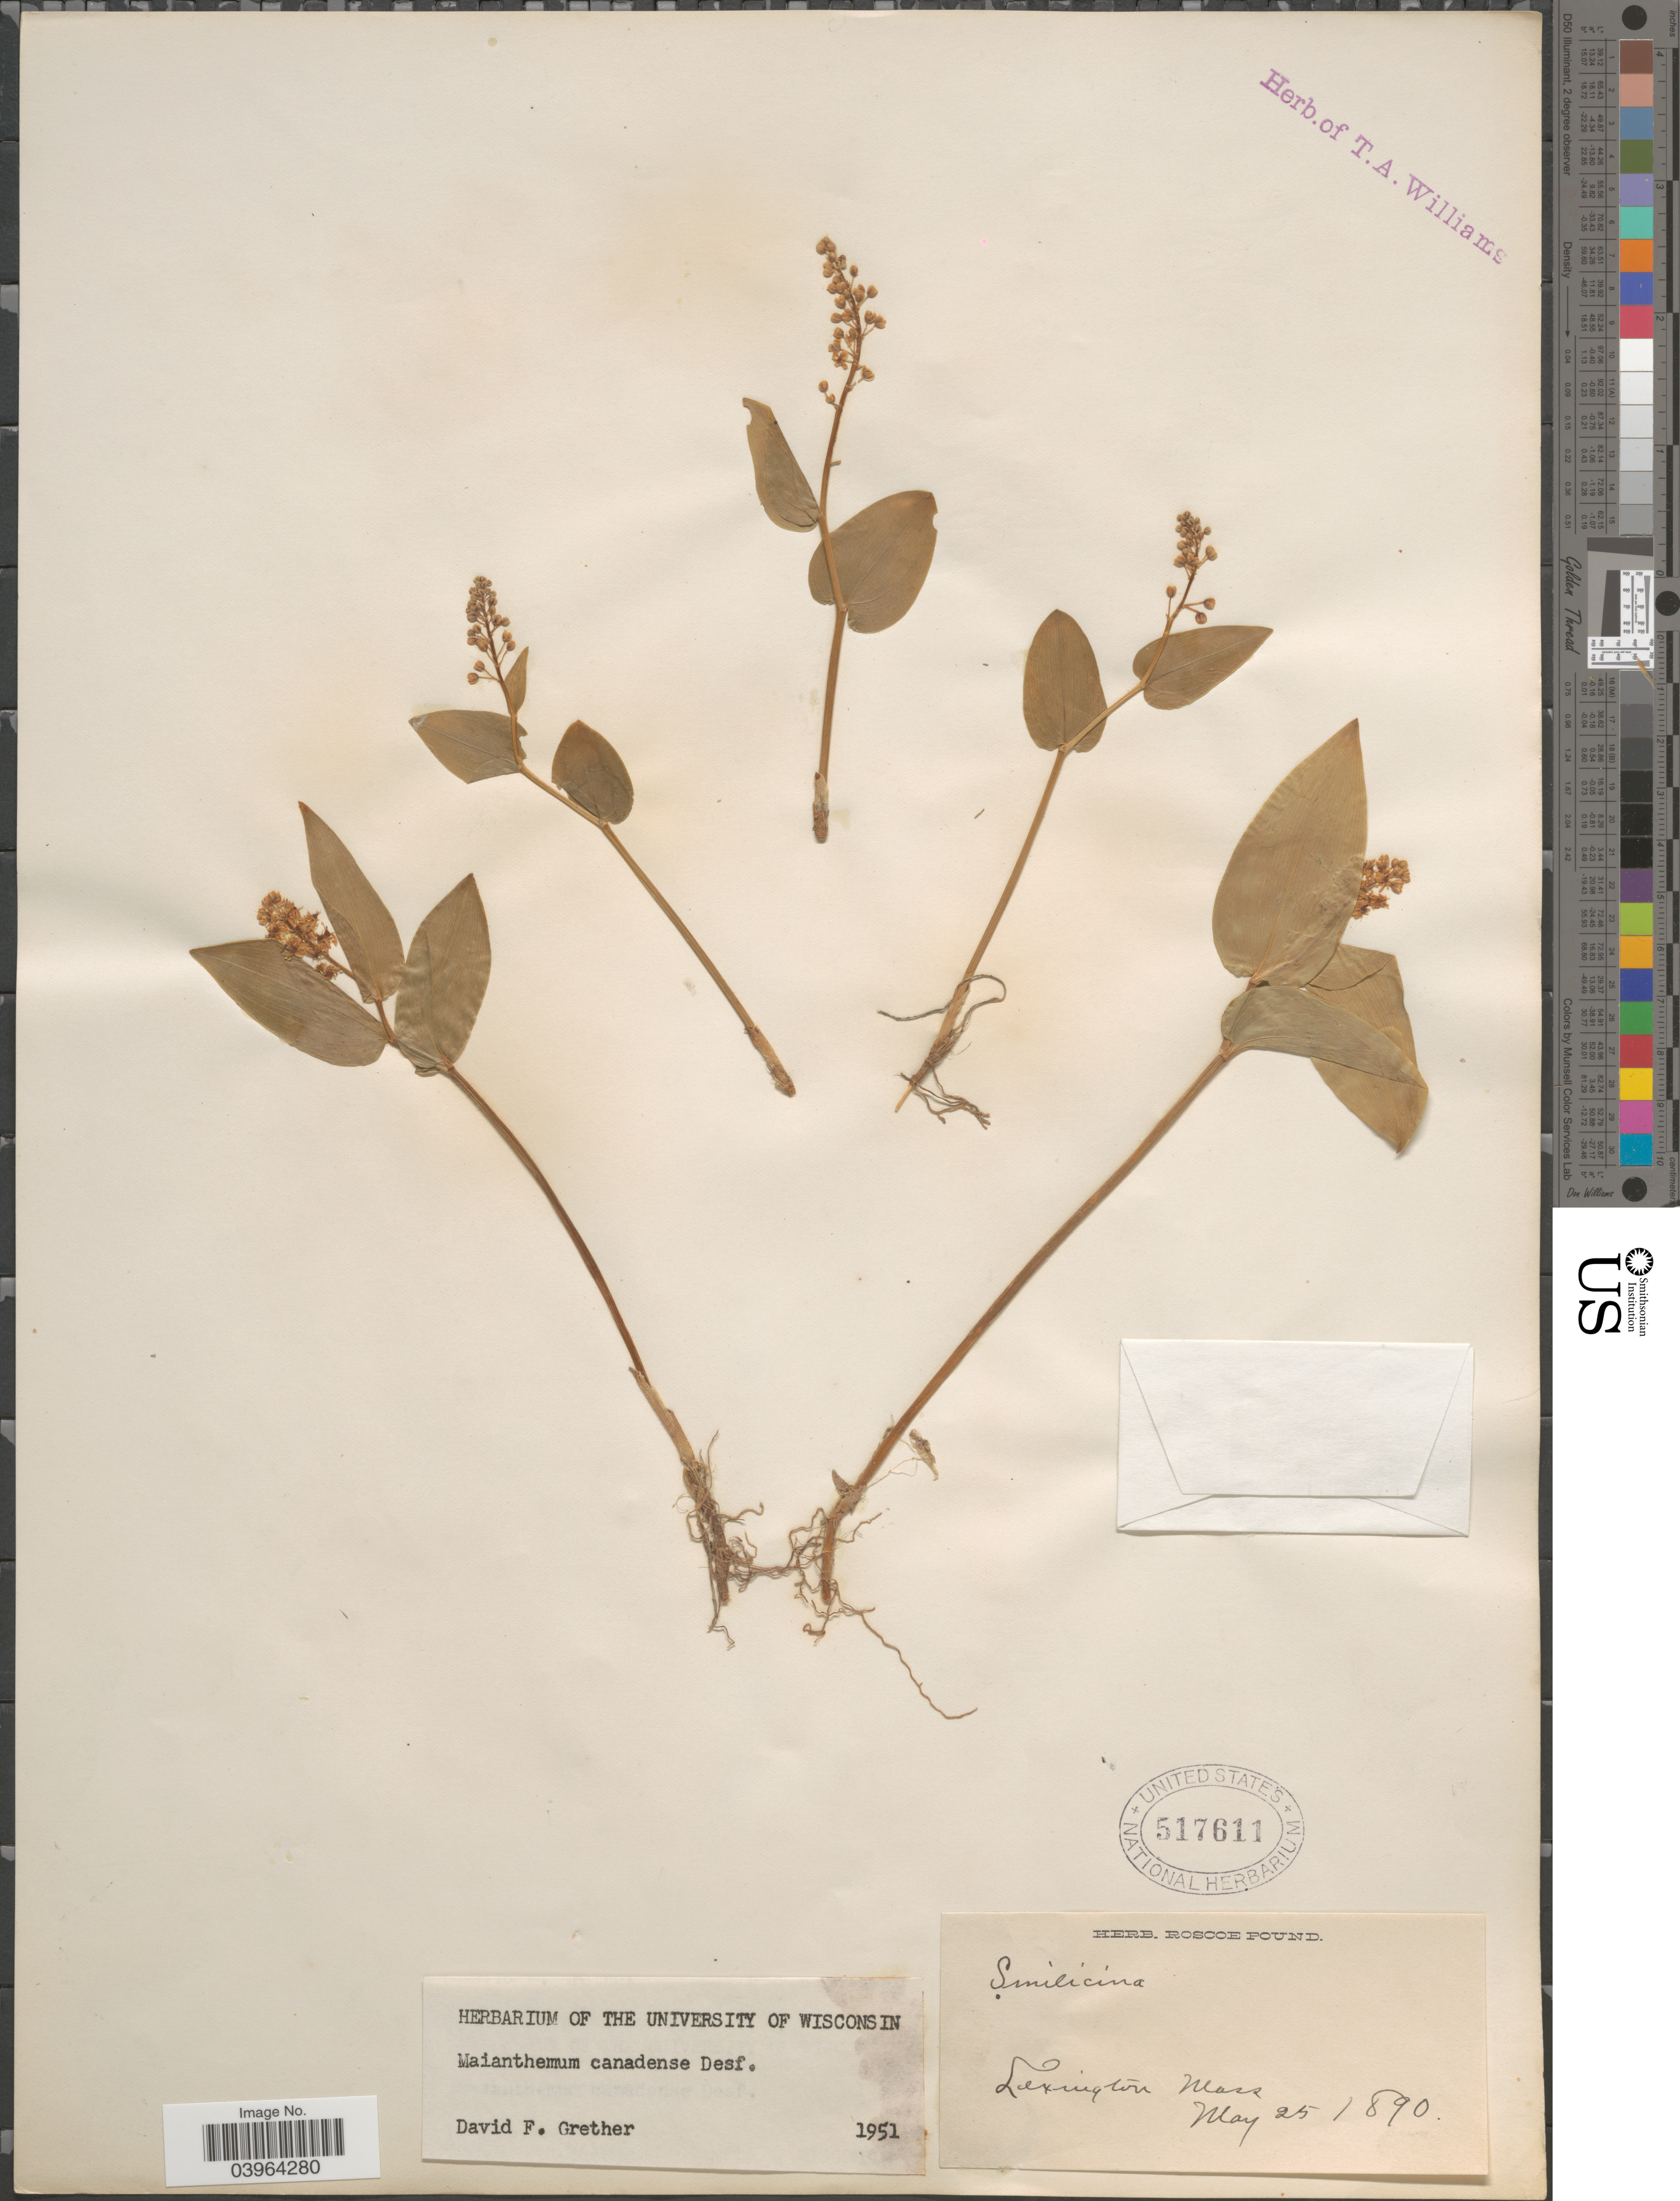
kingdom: Plantae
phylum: Tracheophyta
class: Liliopsida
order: Asparagales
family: Asparagaceae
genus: Maianthemum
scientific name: Maianthemum canadense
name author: Desf.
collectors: ex herb. Roscoe Pound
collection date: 1890-05-25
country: United States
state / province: Massachusetts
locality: Lexington.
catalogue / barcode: US 517611